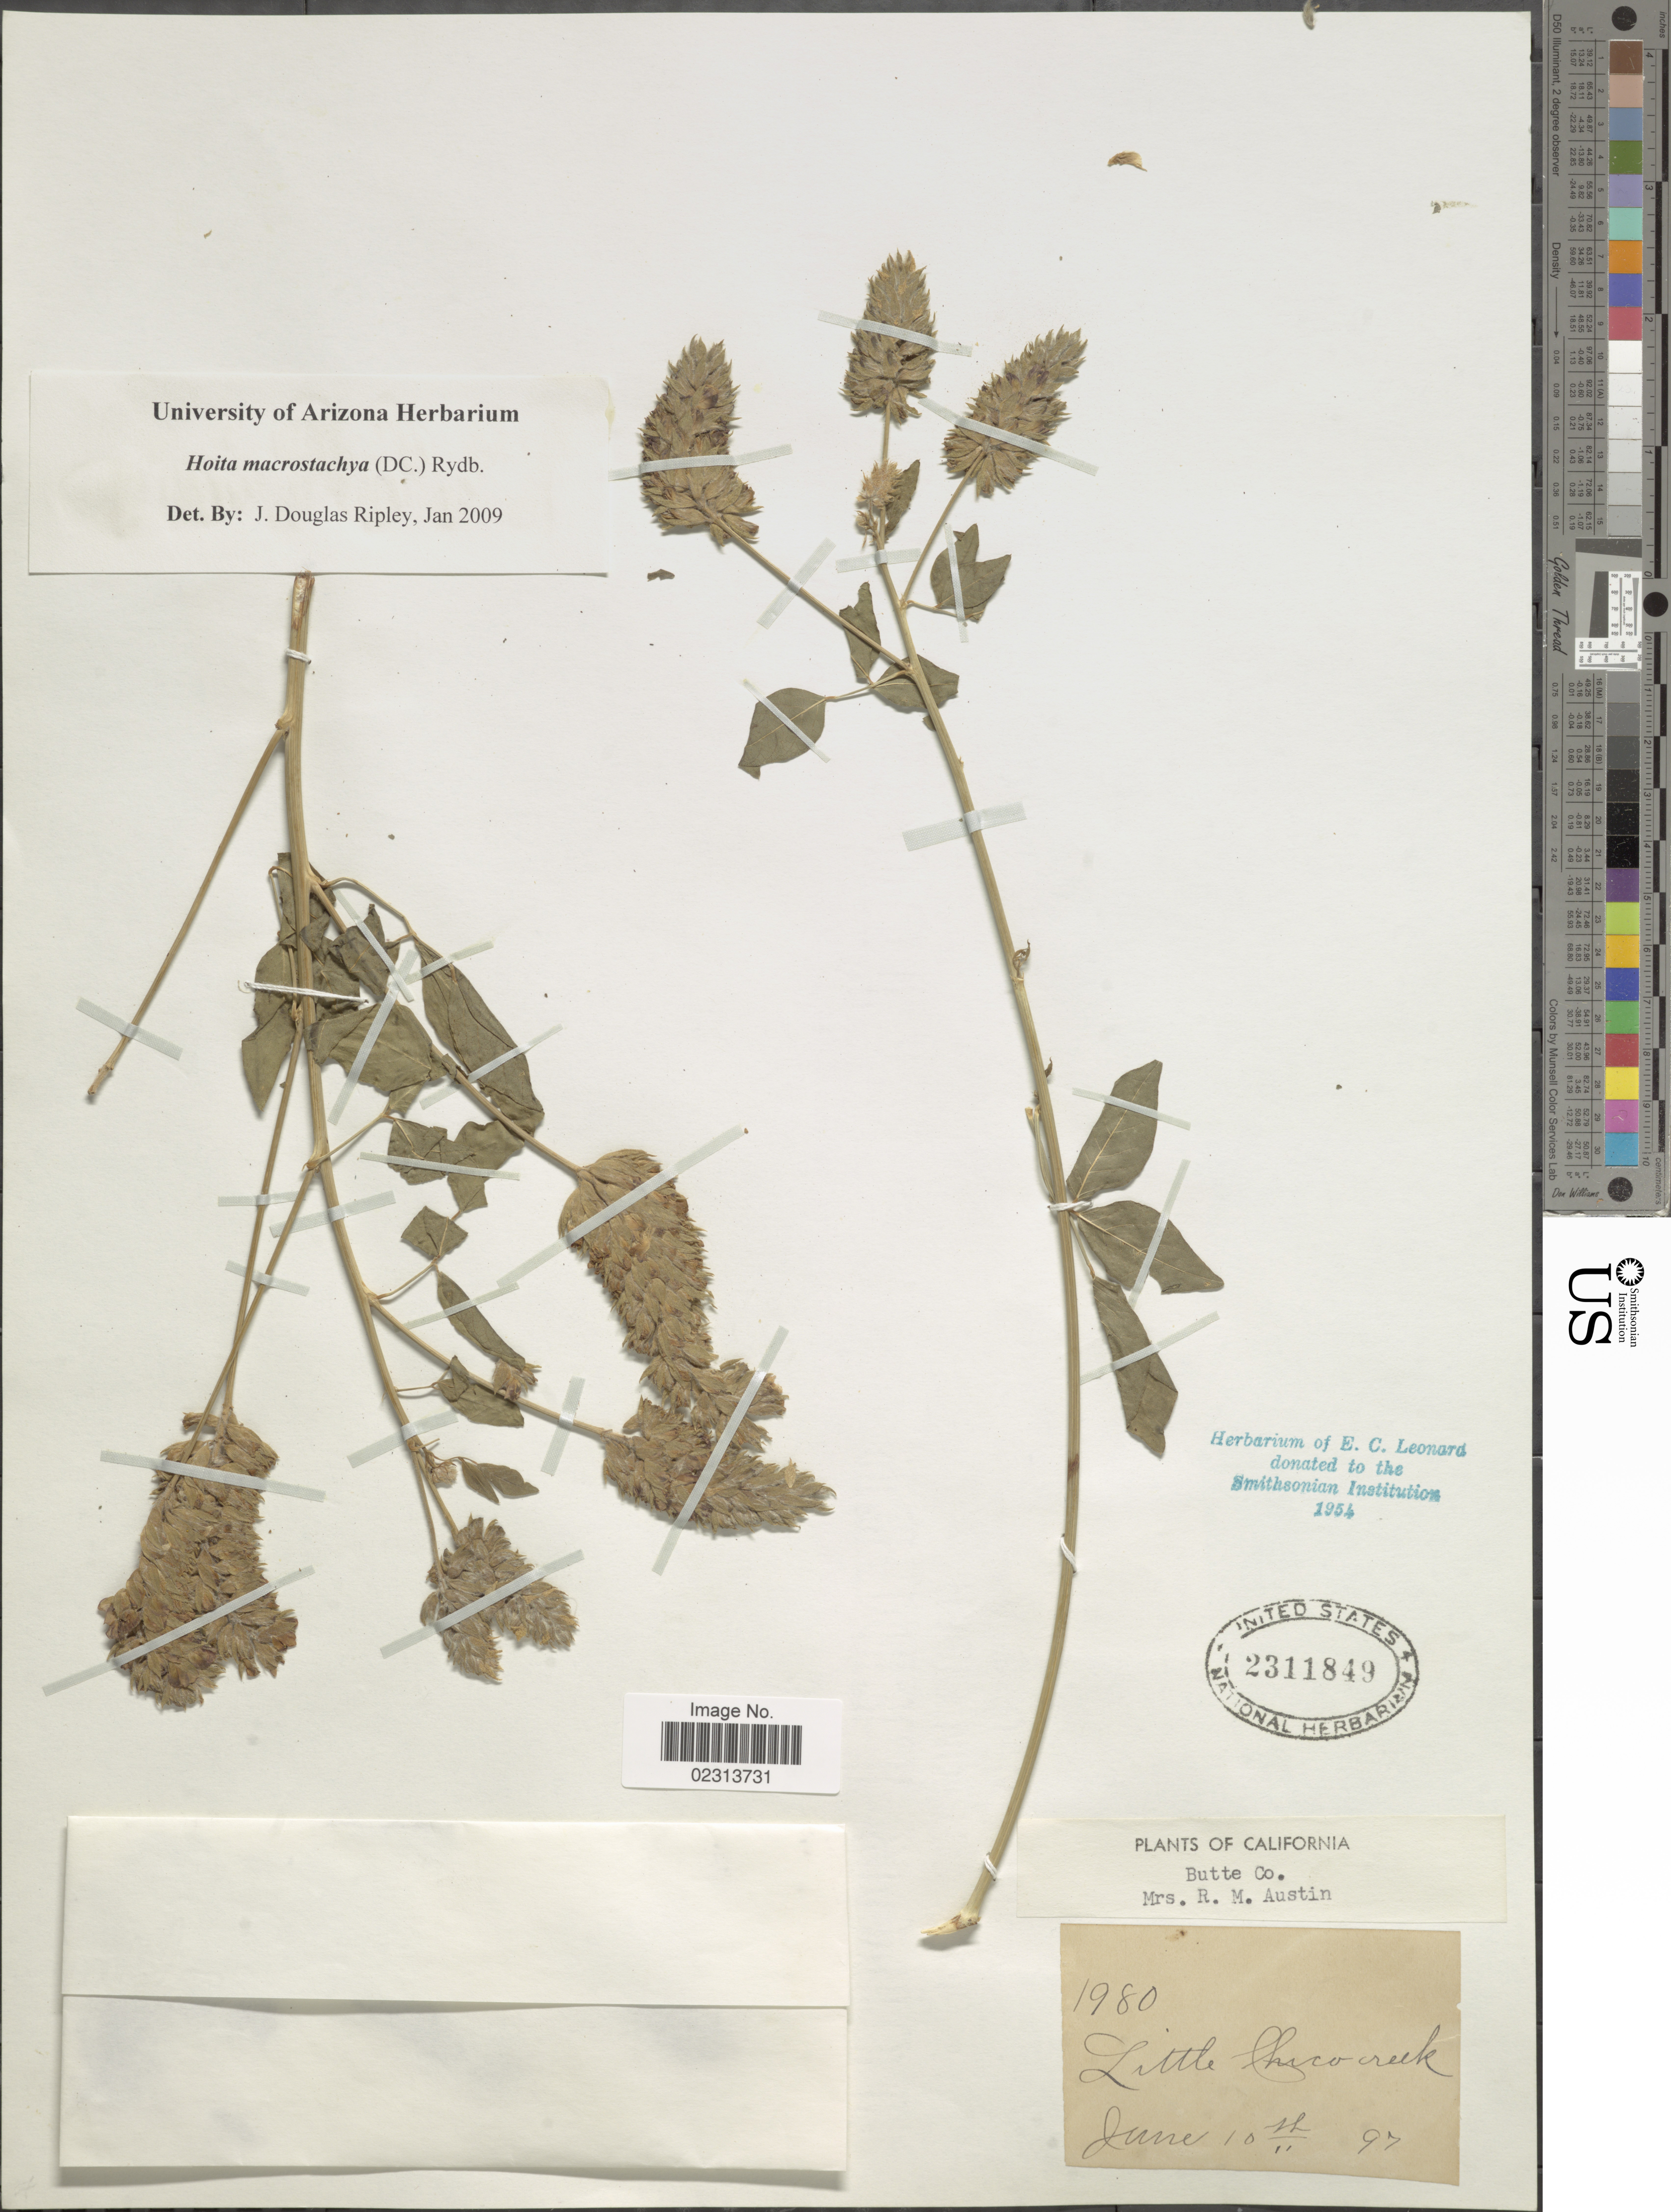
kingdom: Plantae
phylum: Tracheophyta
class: Magnoliopsida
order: Fabales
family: Fabaceae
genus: Hoita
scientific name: Hoita macrostachya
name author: (DC.) Rydb.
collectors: R. Austin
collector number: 1980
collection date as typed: Transcribed d/m/y: 10/6/97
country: United States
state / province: California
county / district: Butte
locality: Butte Co., Little Chico Creek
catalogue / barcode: US 2311849